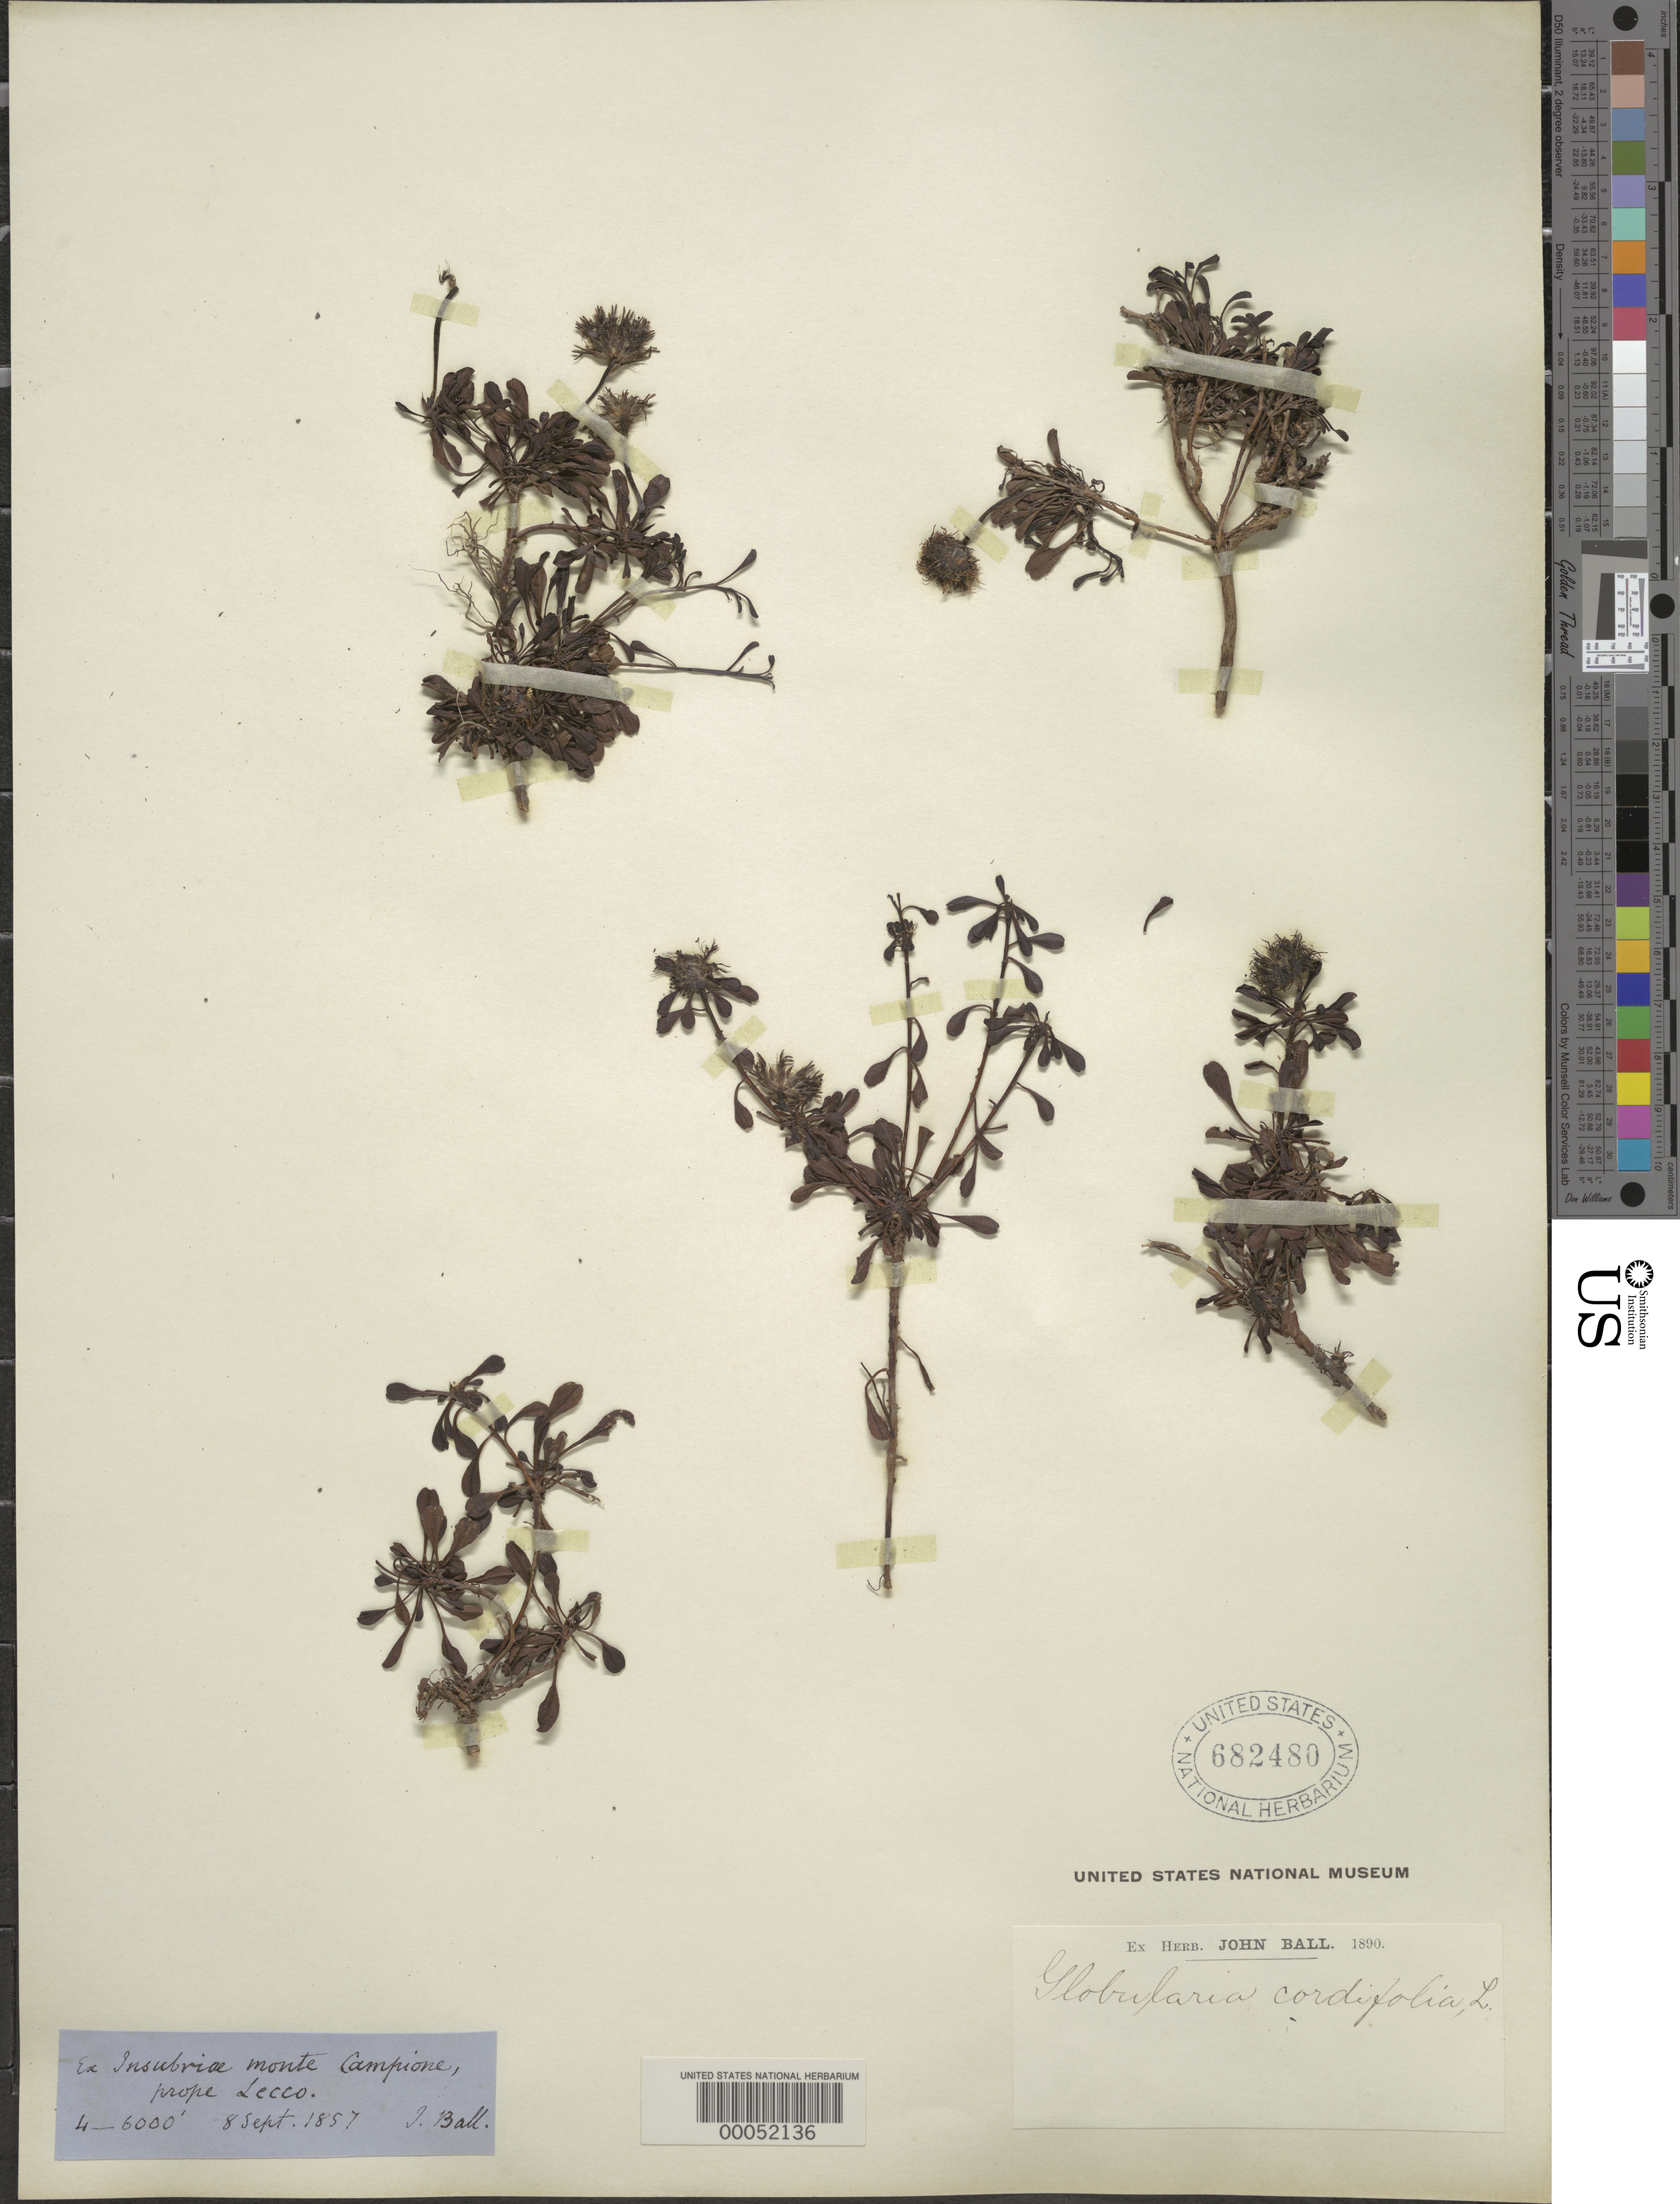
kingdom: Plantae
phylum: Tracheophyta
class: Magnoliopsida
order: Lamiales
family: Plantaginaceae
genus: Globularia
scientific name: Globularia cordifolia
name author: L.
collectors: J. Ball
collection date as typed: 08 Sep 1857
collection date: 1857-09-08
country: Italy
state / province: Lombardy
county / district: Lecco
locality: Lecco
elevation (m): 1219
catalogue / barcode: US 682480